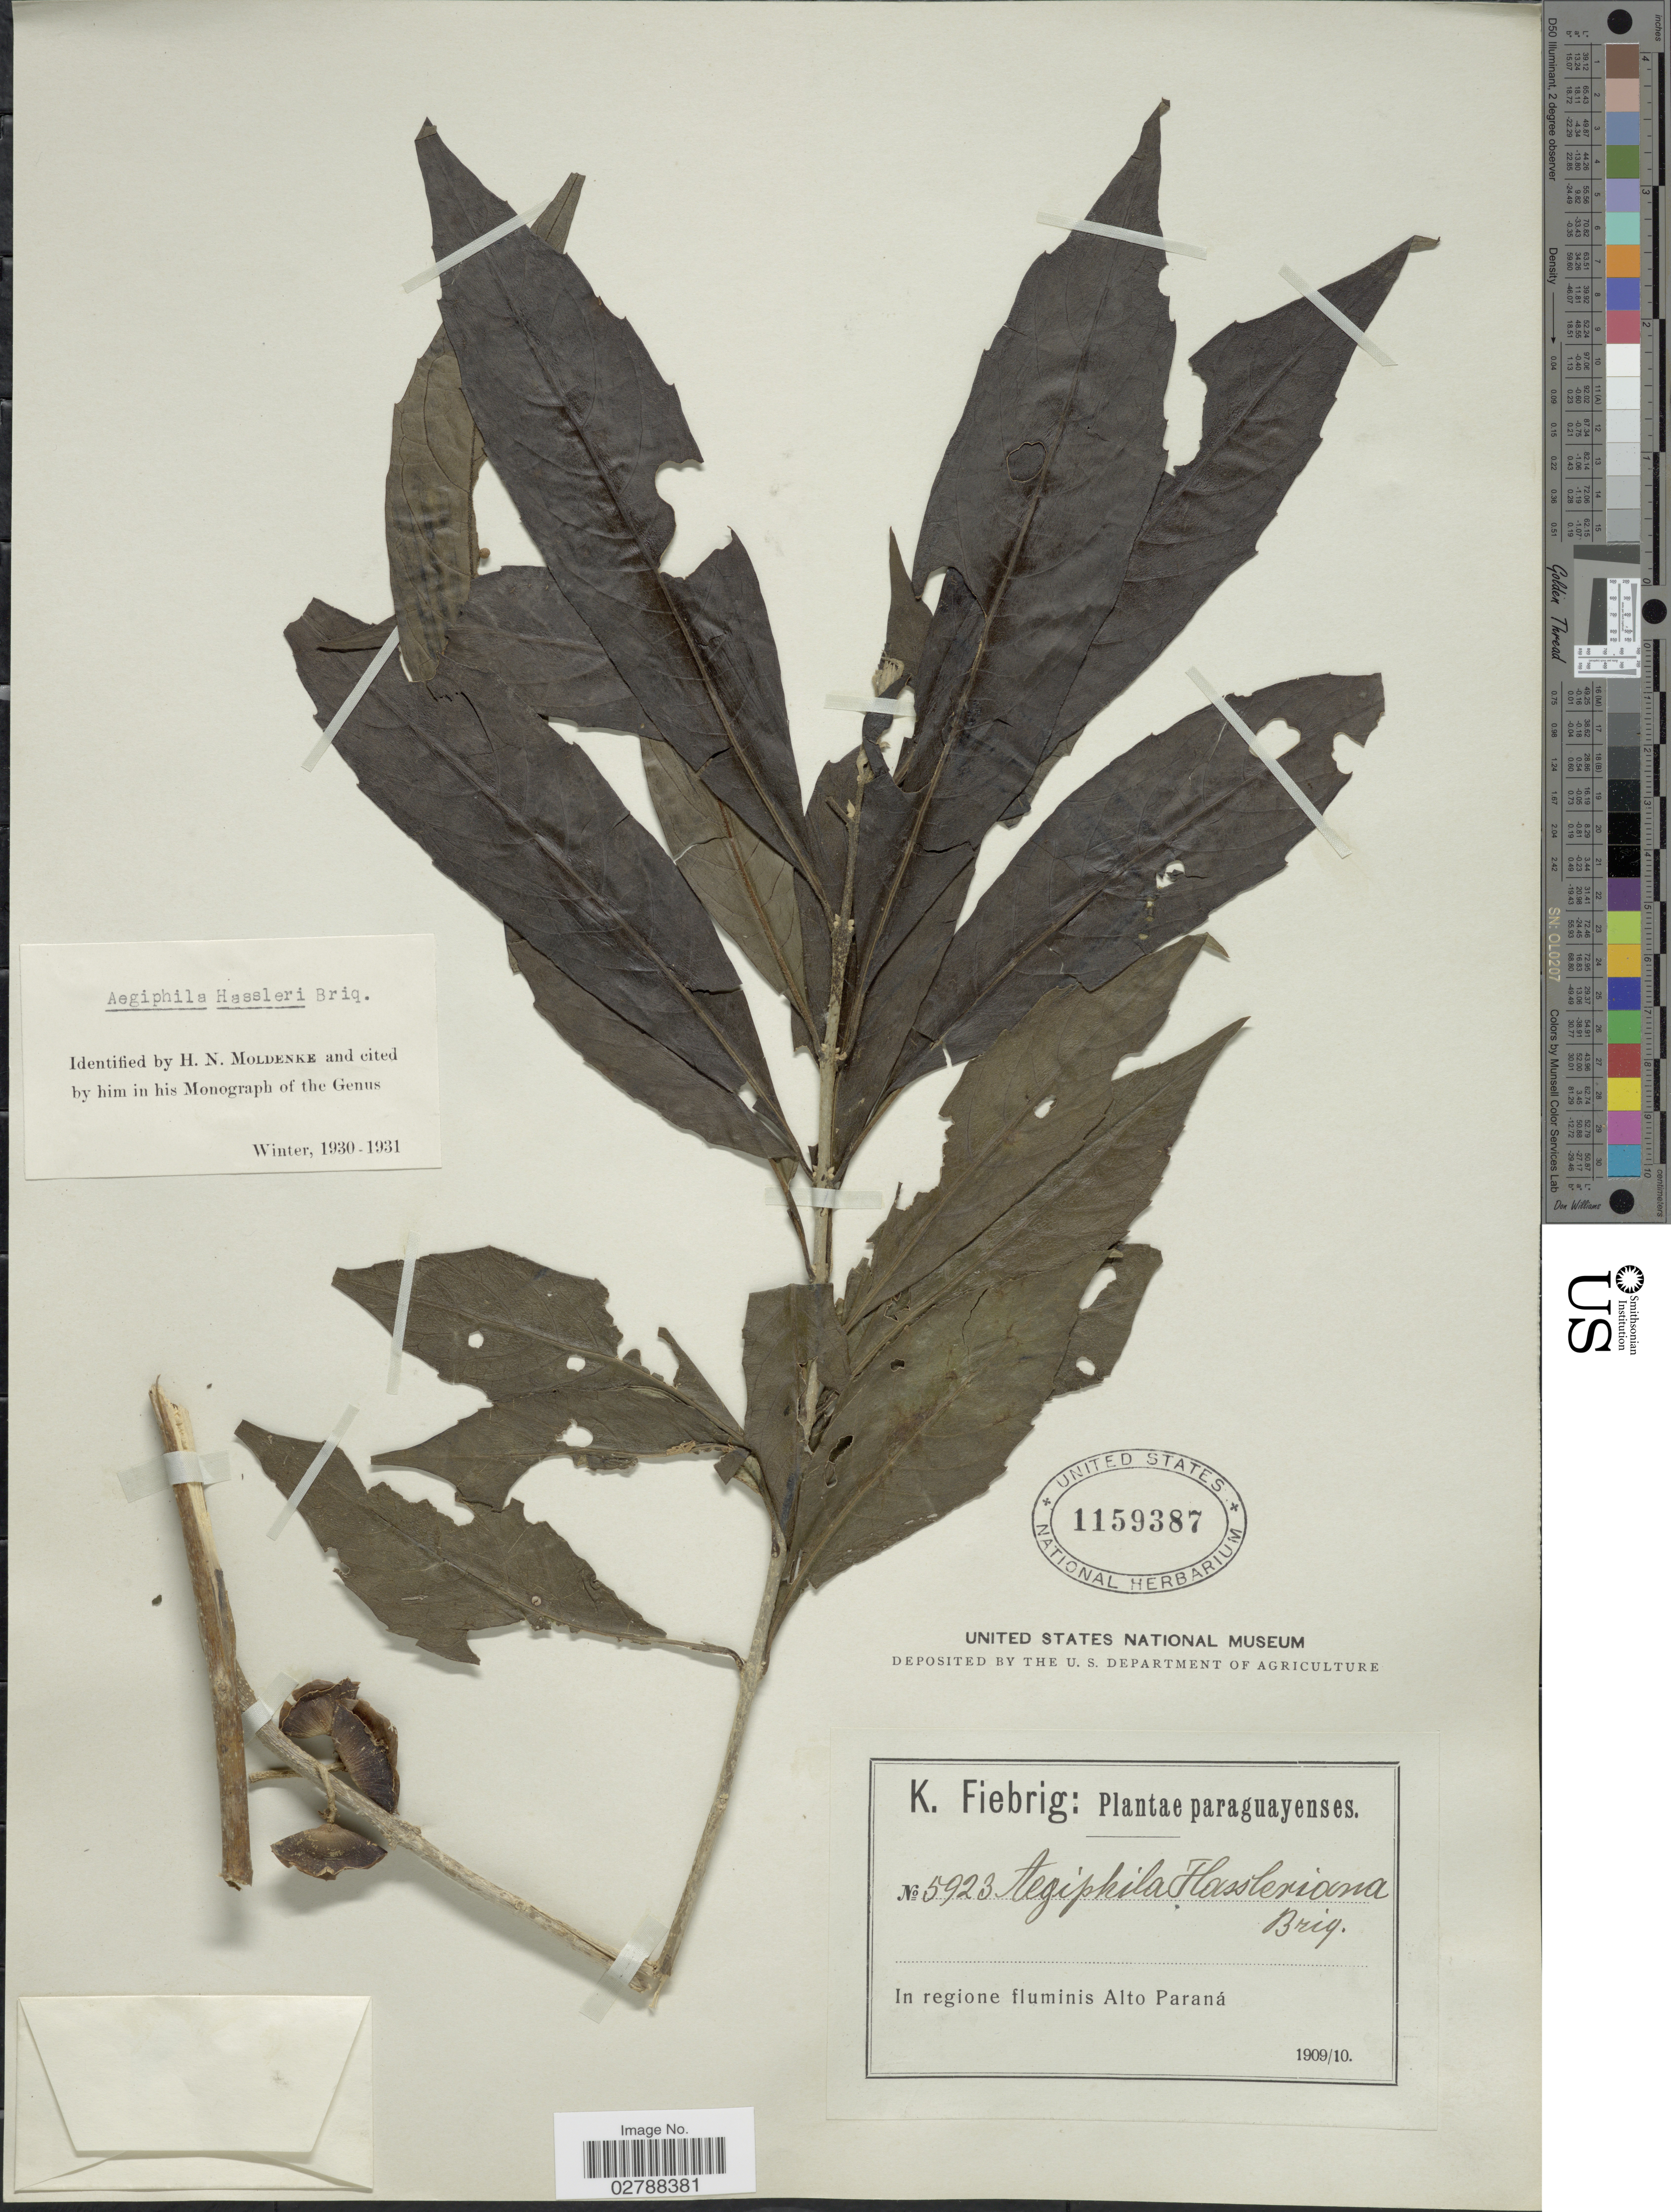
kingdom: Plantae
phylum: Tracheophyta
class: Magnoliopsida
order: Lamiales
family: Lamiaceae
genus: Aegiphila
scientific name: Aegiphila brachiata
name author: Vell.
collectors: K. Fiebrig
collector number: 5923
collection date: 1909/1910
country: Paraguay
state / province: Alto Parana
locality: In regione fluminis Alto Paraná.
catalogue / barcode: US 1159387